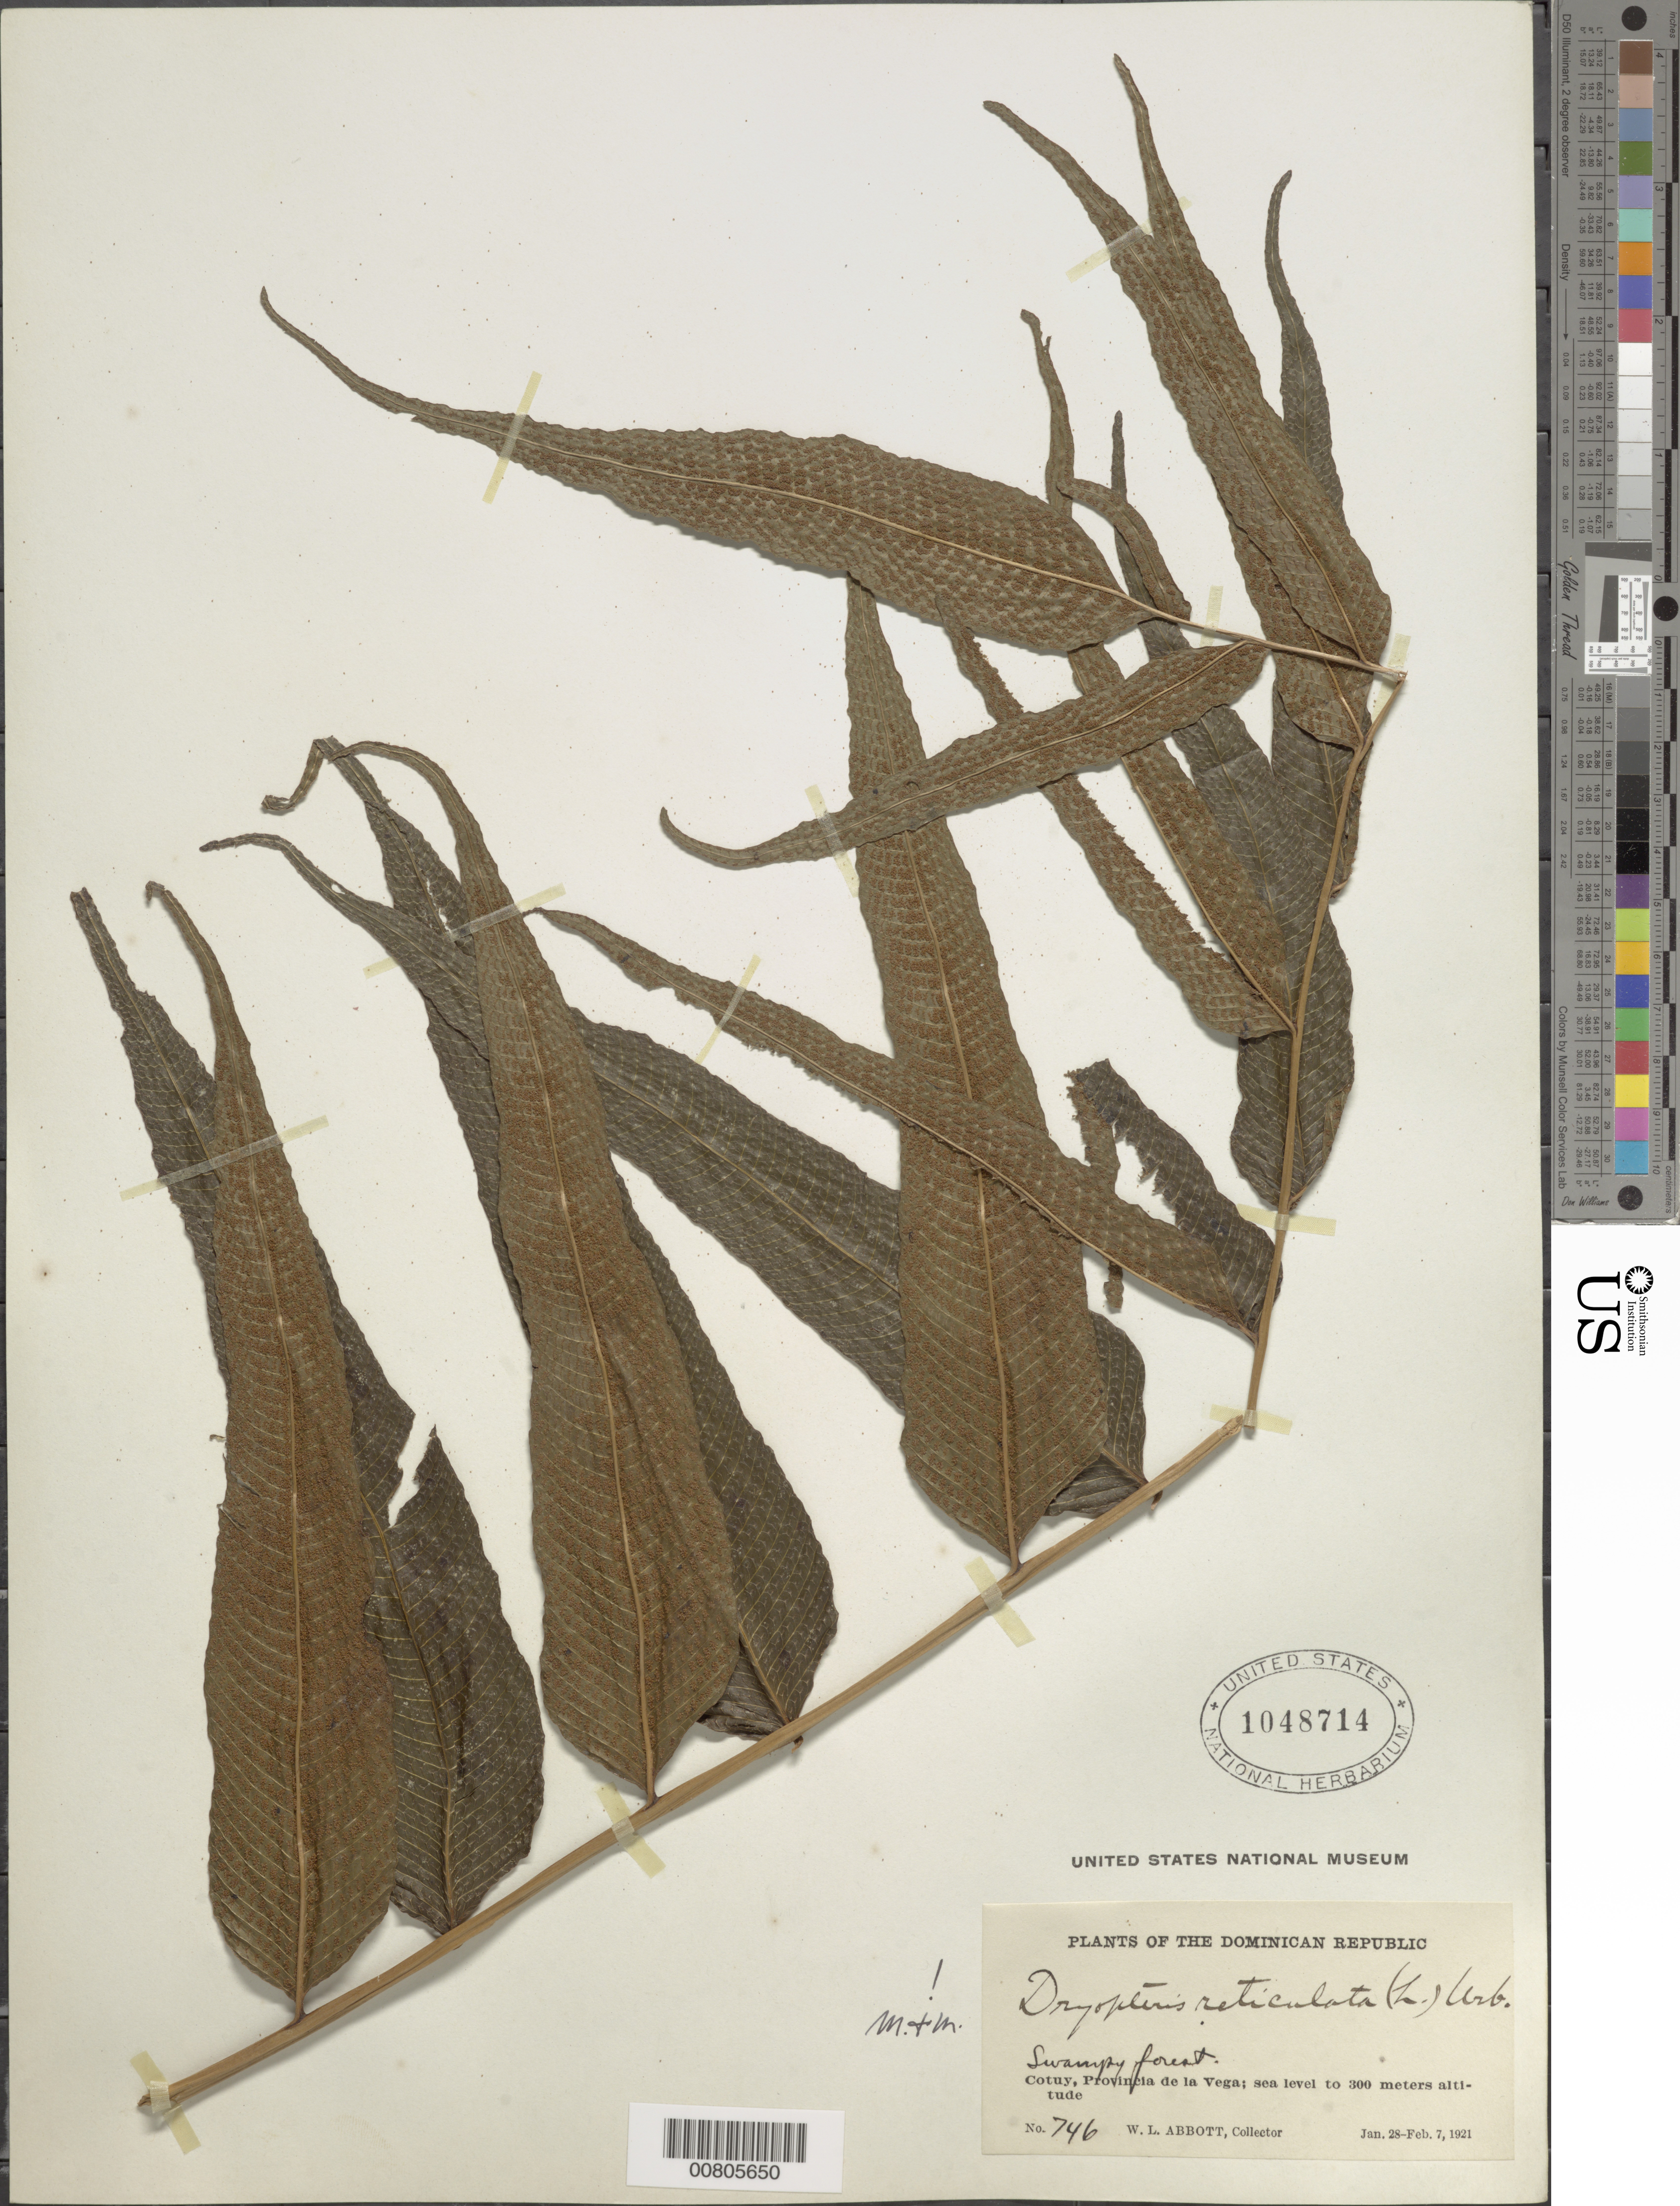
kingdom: Plantae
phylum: Tracheophyta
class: Polypodiopsida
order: Polypodiales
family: Thelypteridaceae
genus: Meniscium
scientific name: Meniscium reticulatum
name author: (L.) Sw.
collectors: W. L. Abbott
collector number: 746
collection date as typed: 28 Jan 1921 to 07 Feb 1921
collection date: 1921-01-28/1921-02-07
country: Dominican Republic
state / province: La Vega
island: Hispaniola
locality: Cotuy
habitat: Swampy forest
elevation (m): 0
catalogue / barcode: US 1048714